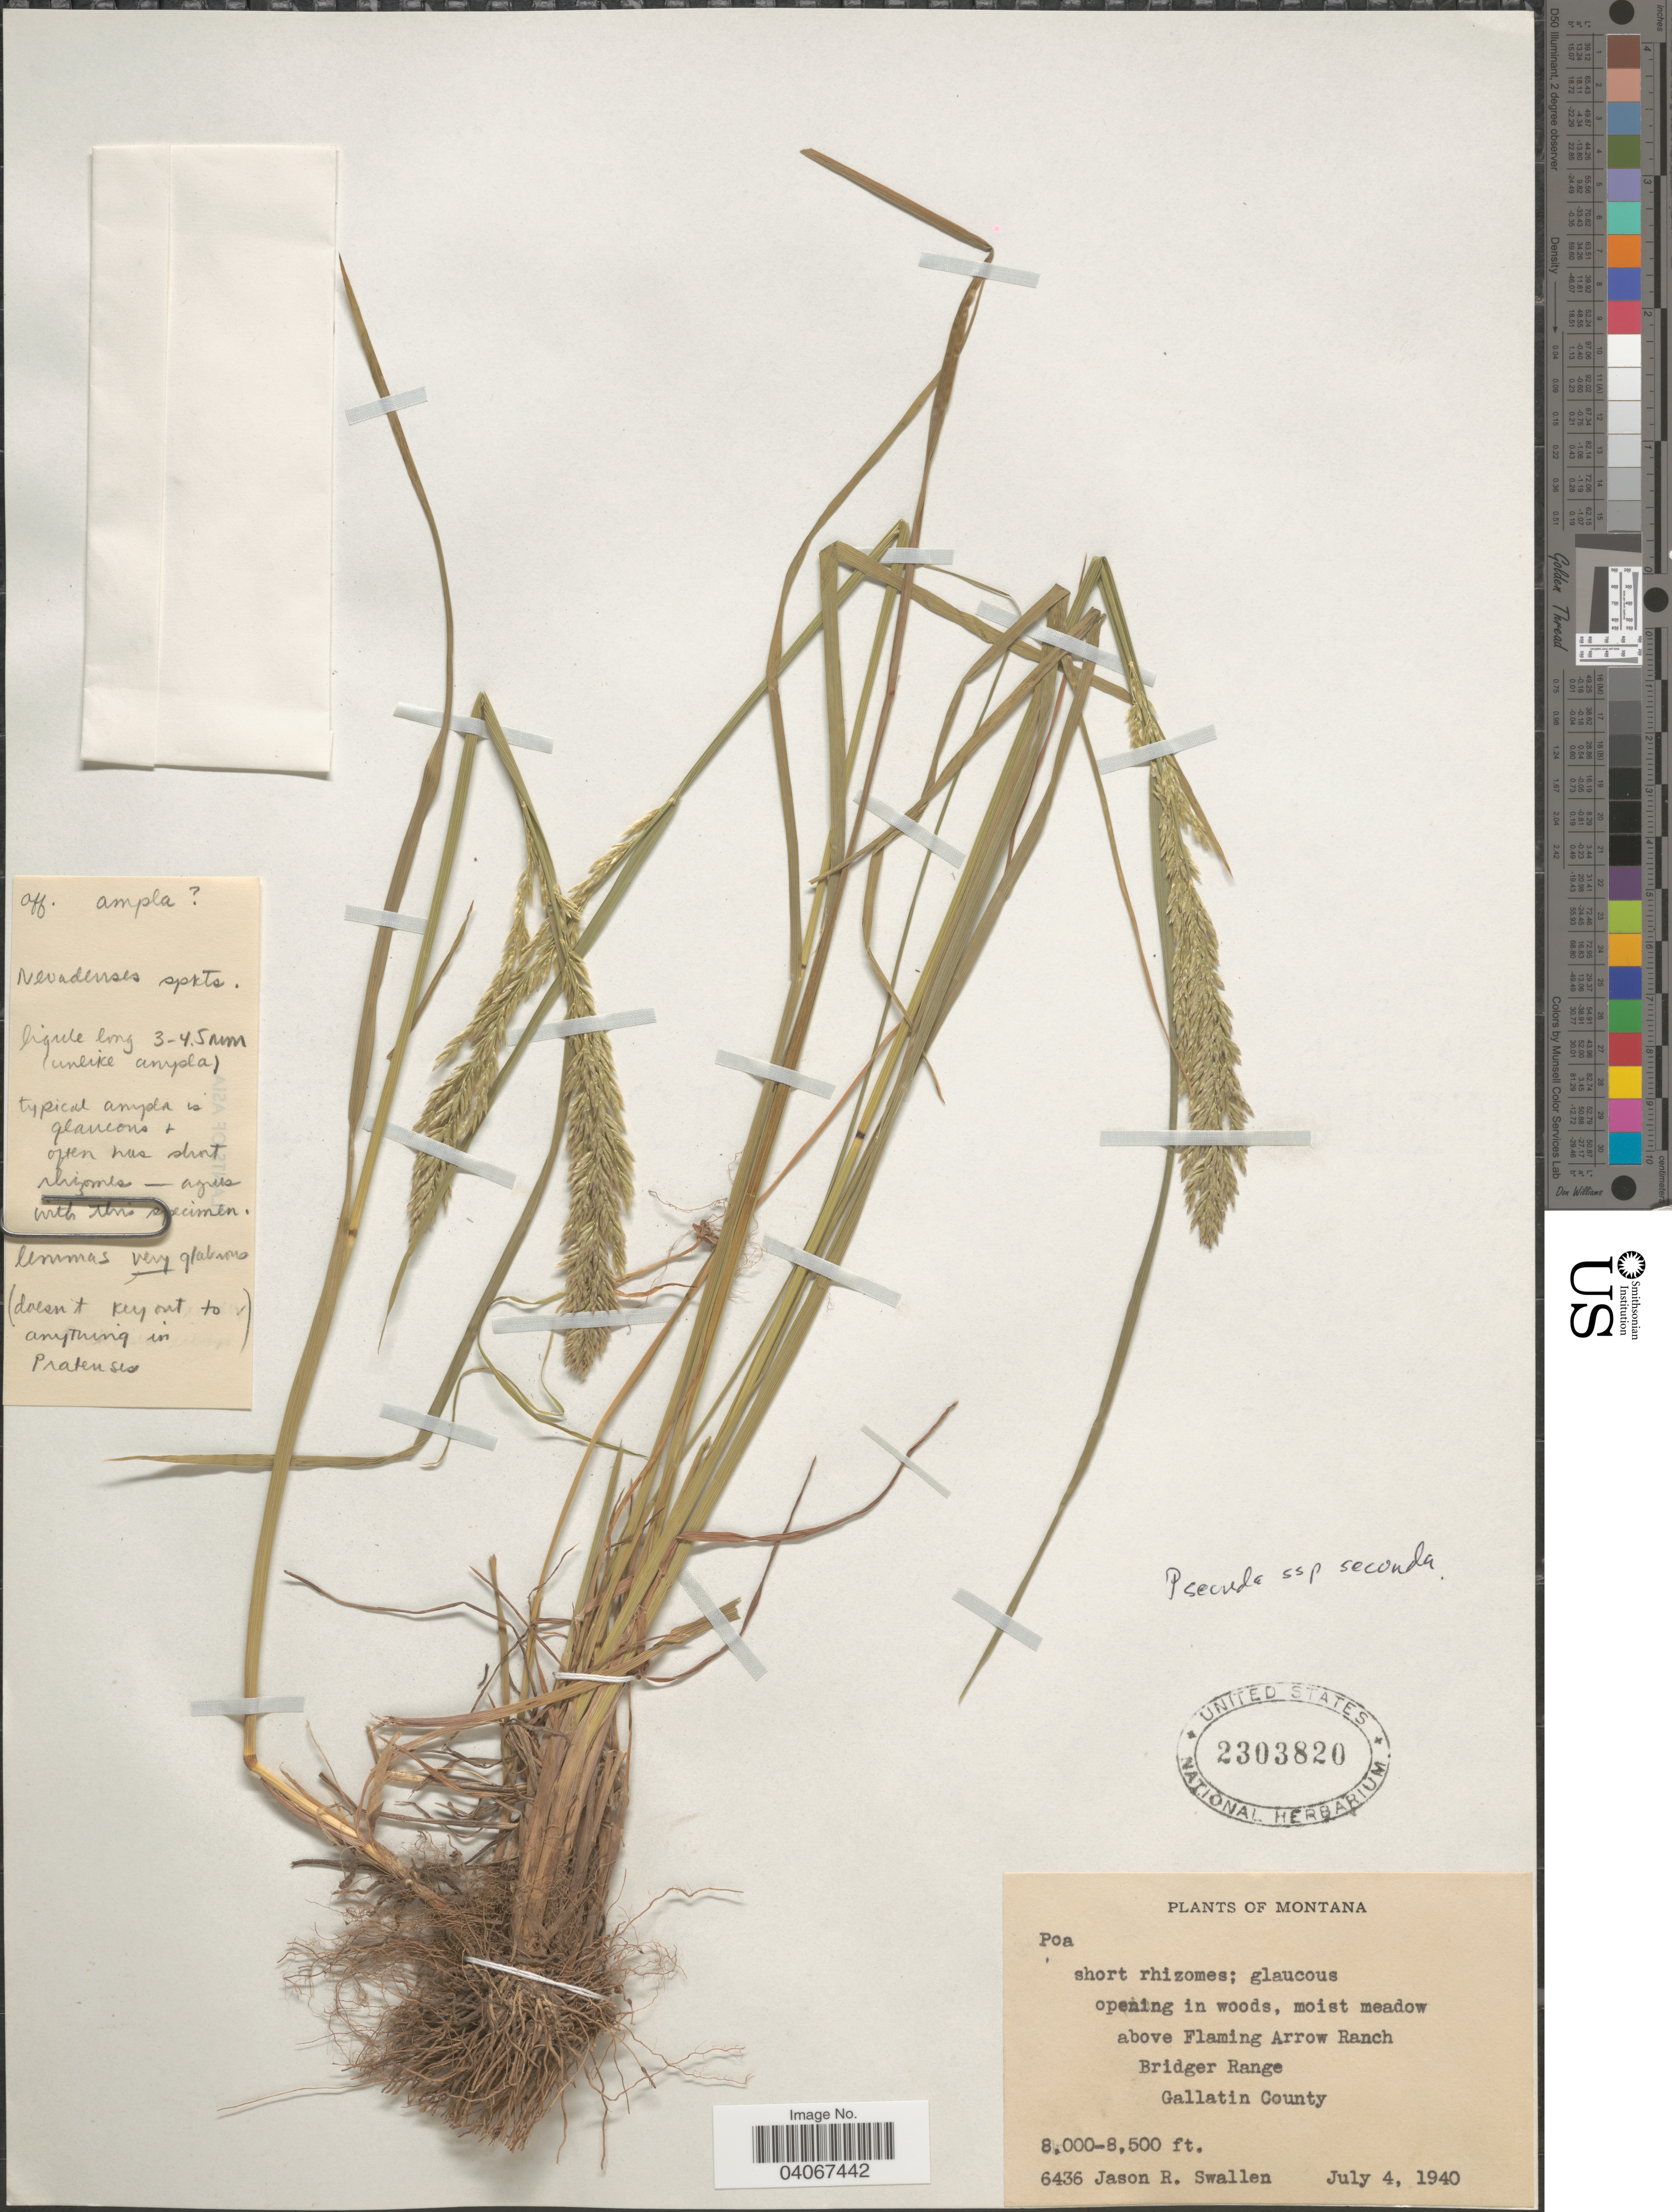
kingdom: Plantae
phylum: Tracheophyta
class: Liliopsida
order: Poales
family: Poaceae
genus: Poa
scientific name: Poa secunda subsp. secunda var. secunda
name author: J. Presl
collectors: J. R. Swallen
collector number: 6436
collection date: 1940-07-04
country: United States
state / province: Montana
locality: Above Flaming Arrow Ranch. Bridger Range. Gallatin County.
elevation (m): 2438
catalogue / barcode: US 2303820